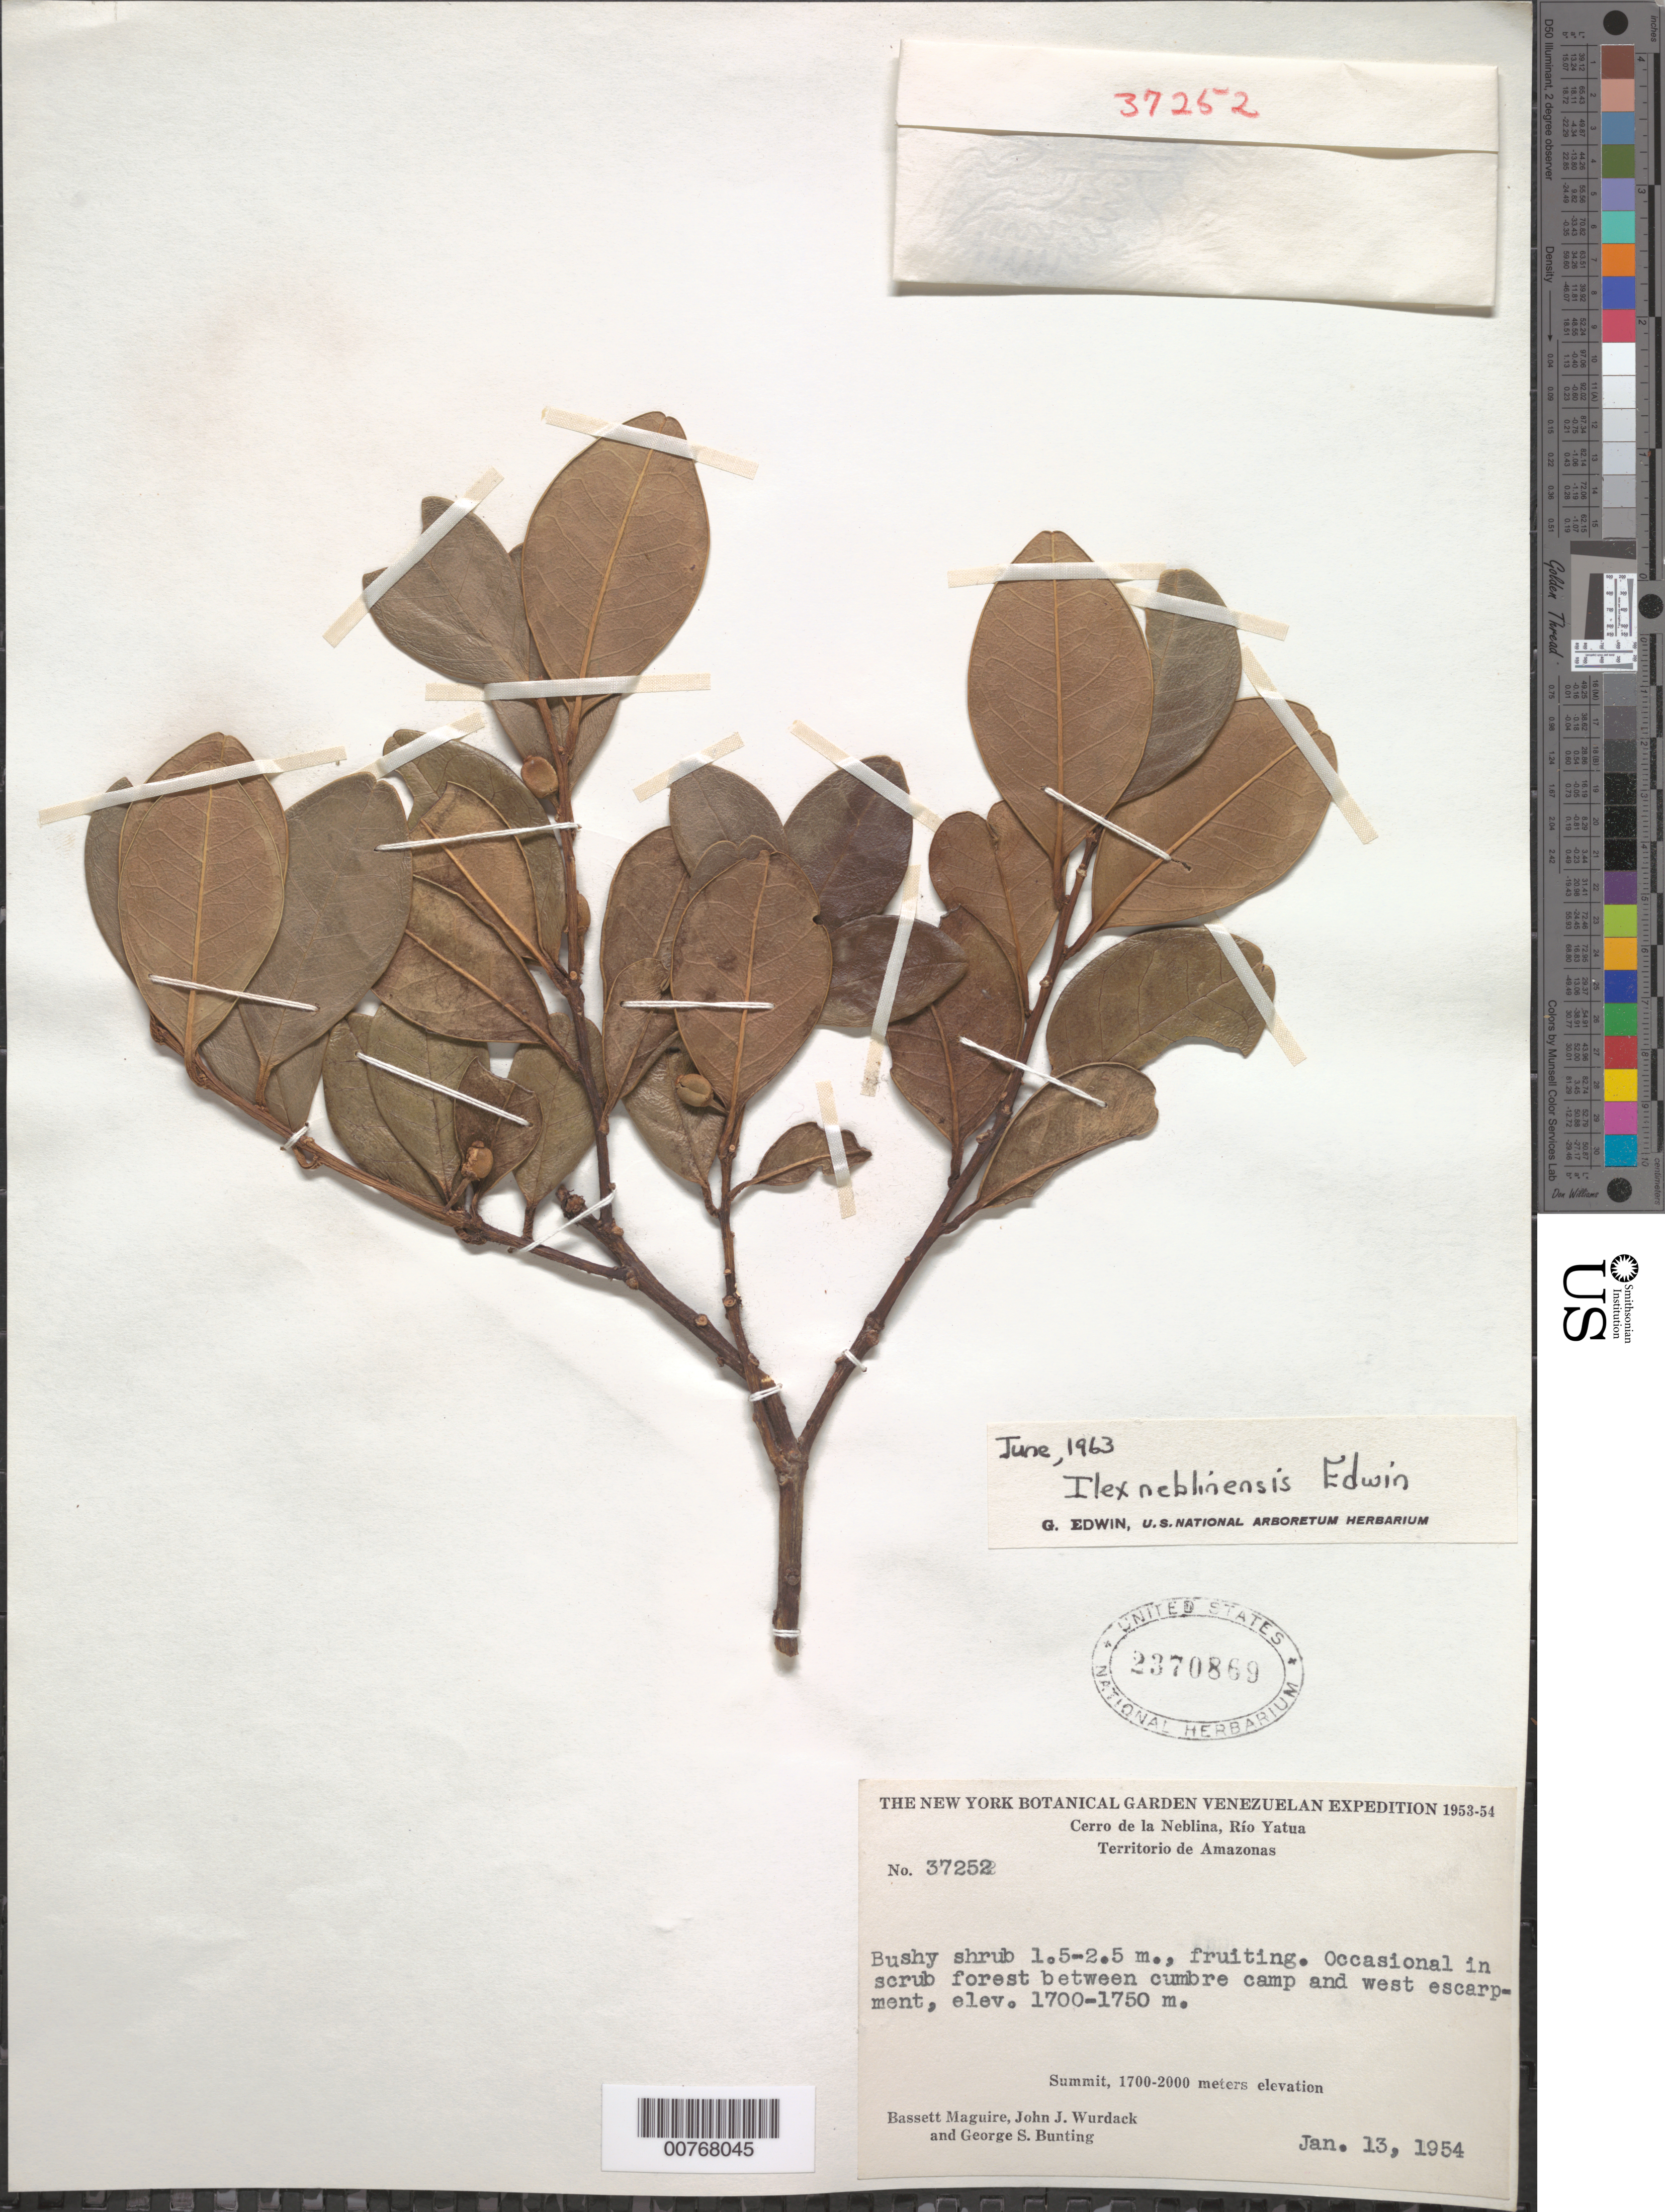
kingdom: Plantae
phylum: Tracheophyta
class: Magnoliopsida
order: Aquifoliales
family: Aquifoliaceae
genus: Ilex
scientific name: Ilex neblinensis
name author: Edwin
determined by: Edwin, G.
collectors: B. Maguire, J. J. Wurdack & G. S. Bunting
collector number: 37252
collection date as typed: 13-Jan-54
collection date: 1954-01-13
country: Venezuela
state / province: Amazonas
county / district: Río Negro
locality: Cerro de la Neblina, Río Yatua, between Cumbre Camp and W escarpment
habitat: Scrub forest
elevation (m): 1700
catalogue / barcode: US 2370869